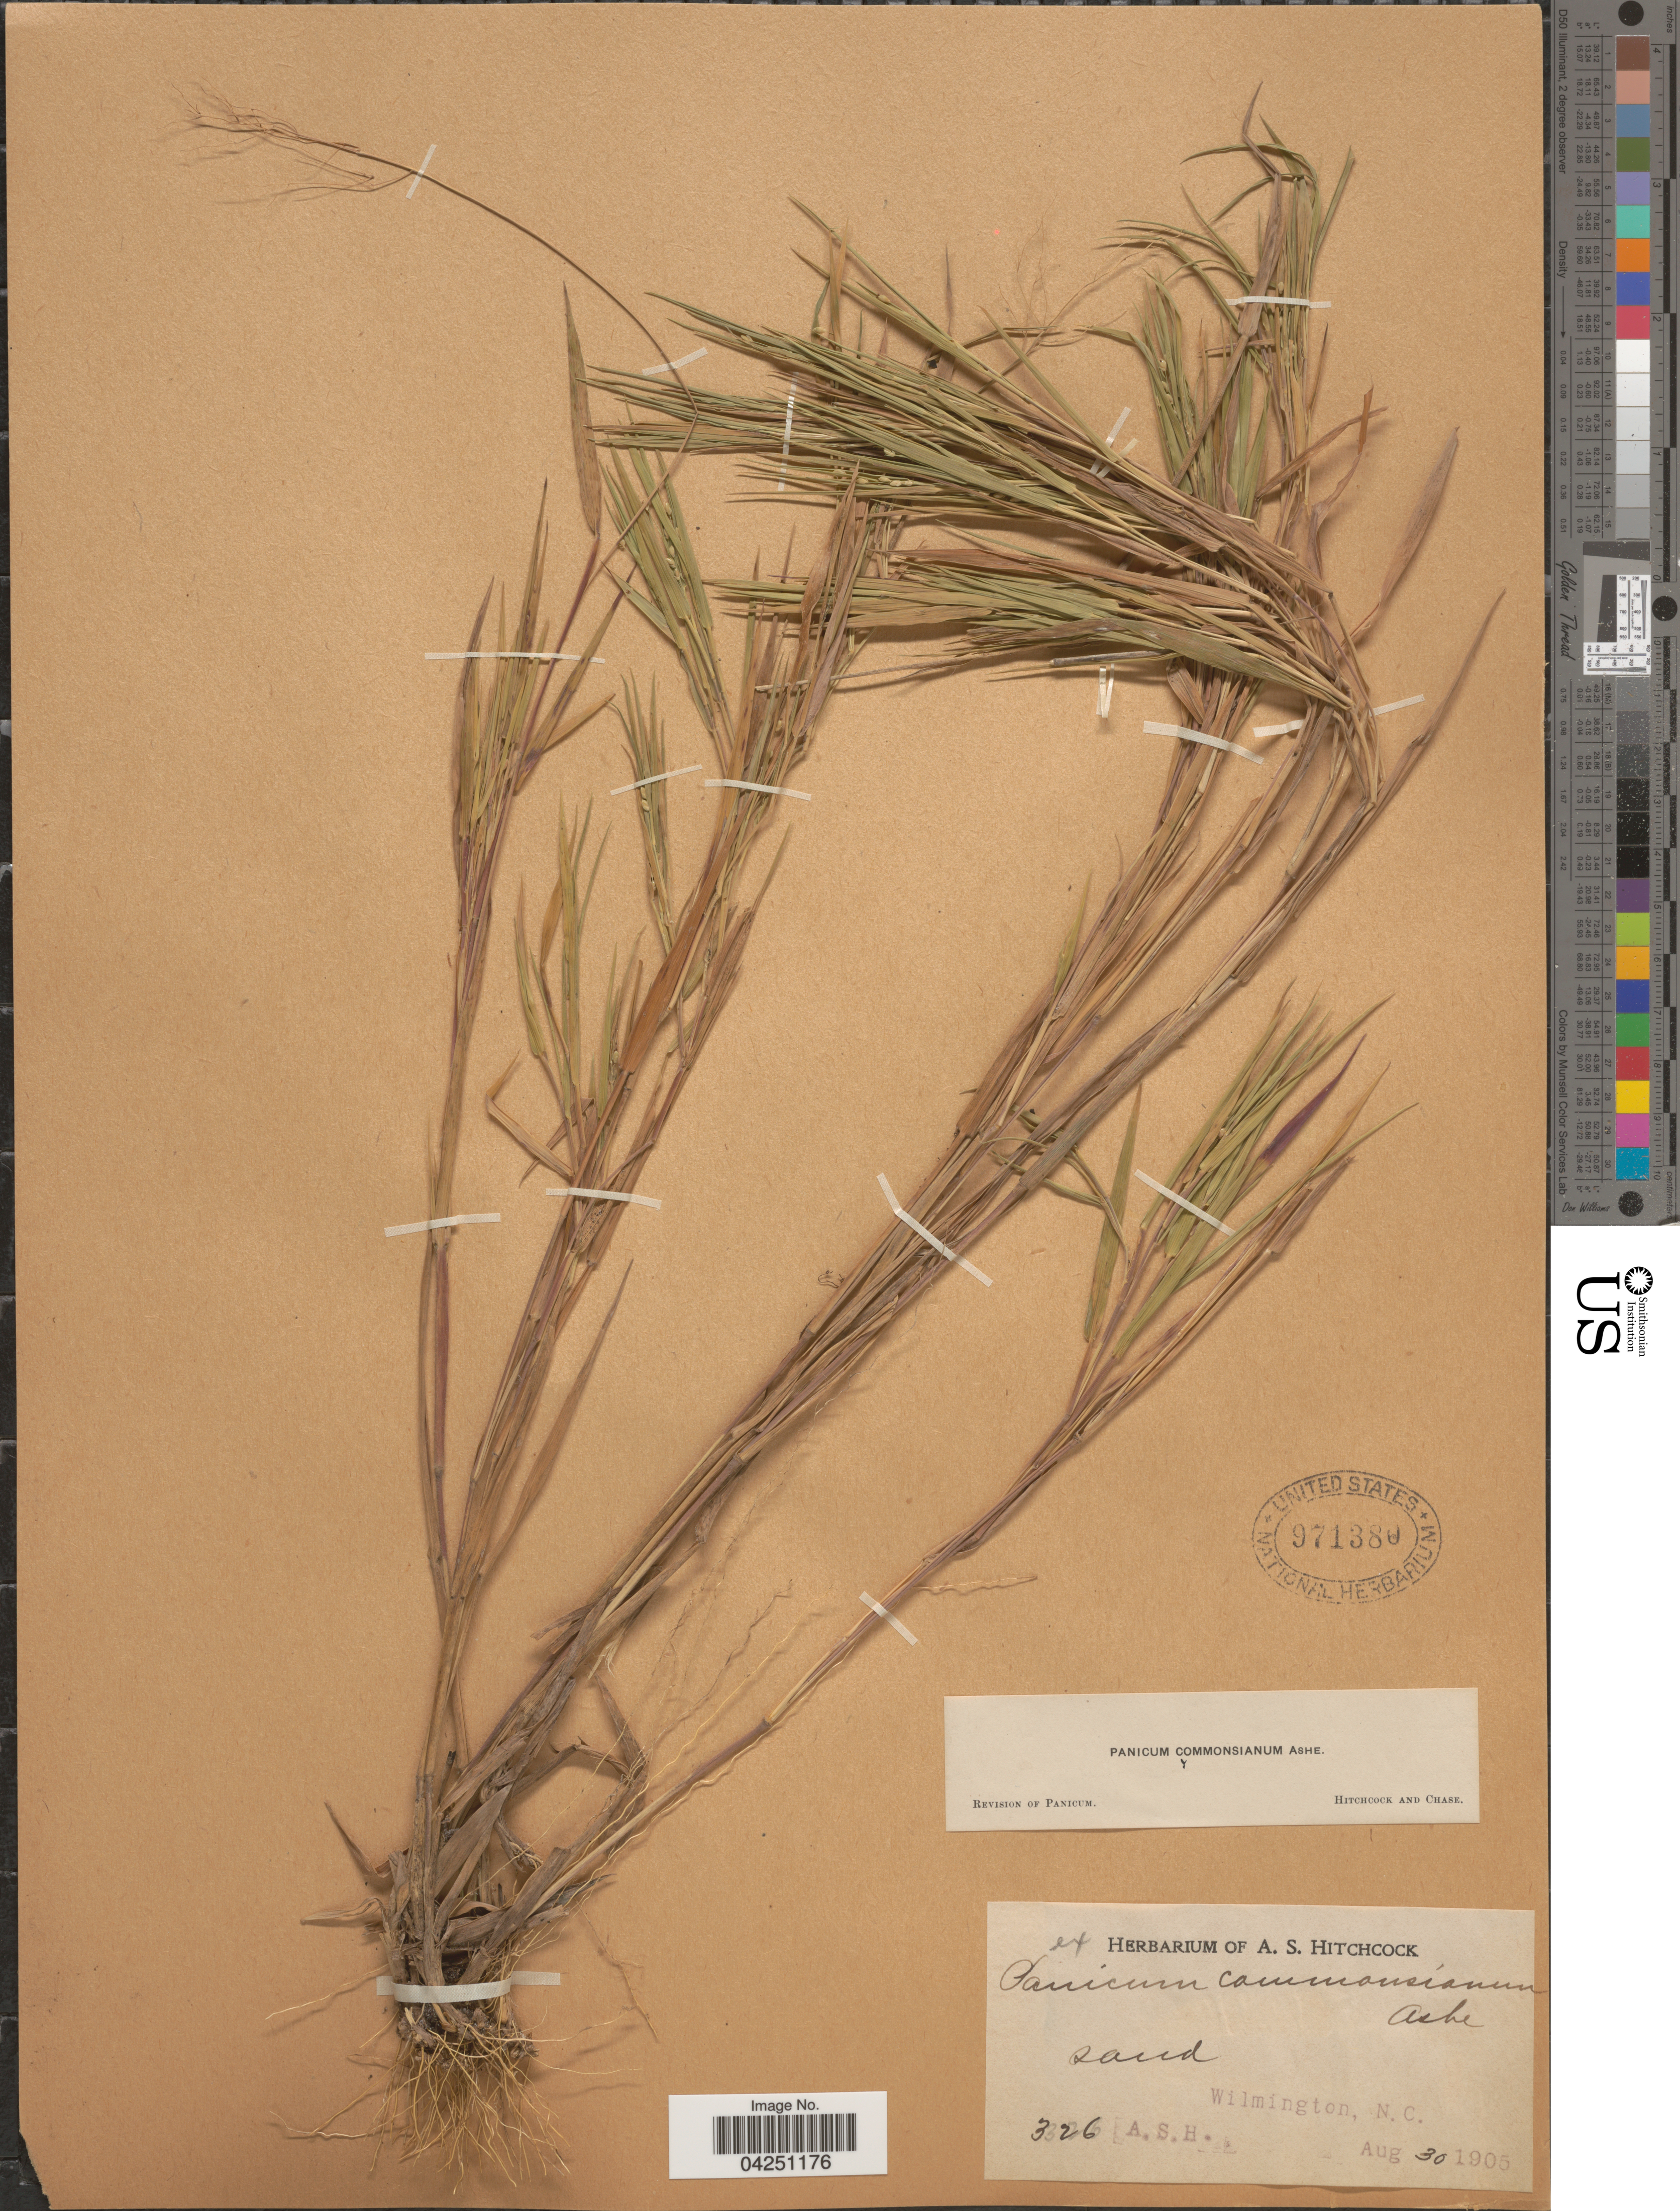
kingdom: Plantae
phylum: Tracheophyta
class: Liliopsida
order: Poales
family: Poaceae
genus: Dichanthelium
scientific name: Dichanthelium acuminatum var. acuminatum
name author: (Sw.) Gould & C.A. Clark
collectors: A. S. Hitchcock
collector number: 326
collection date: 1905-08-30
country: United States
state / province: North Carolina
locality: Wilmington.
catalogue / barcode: US 971380